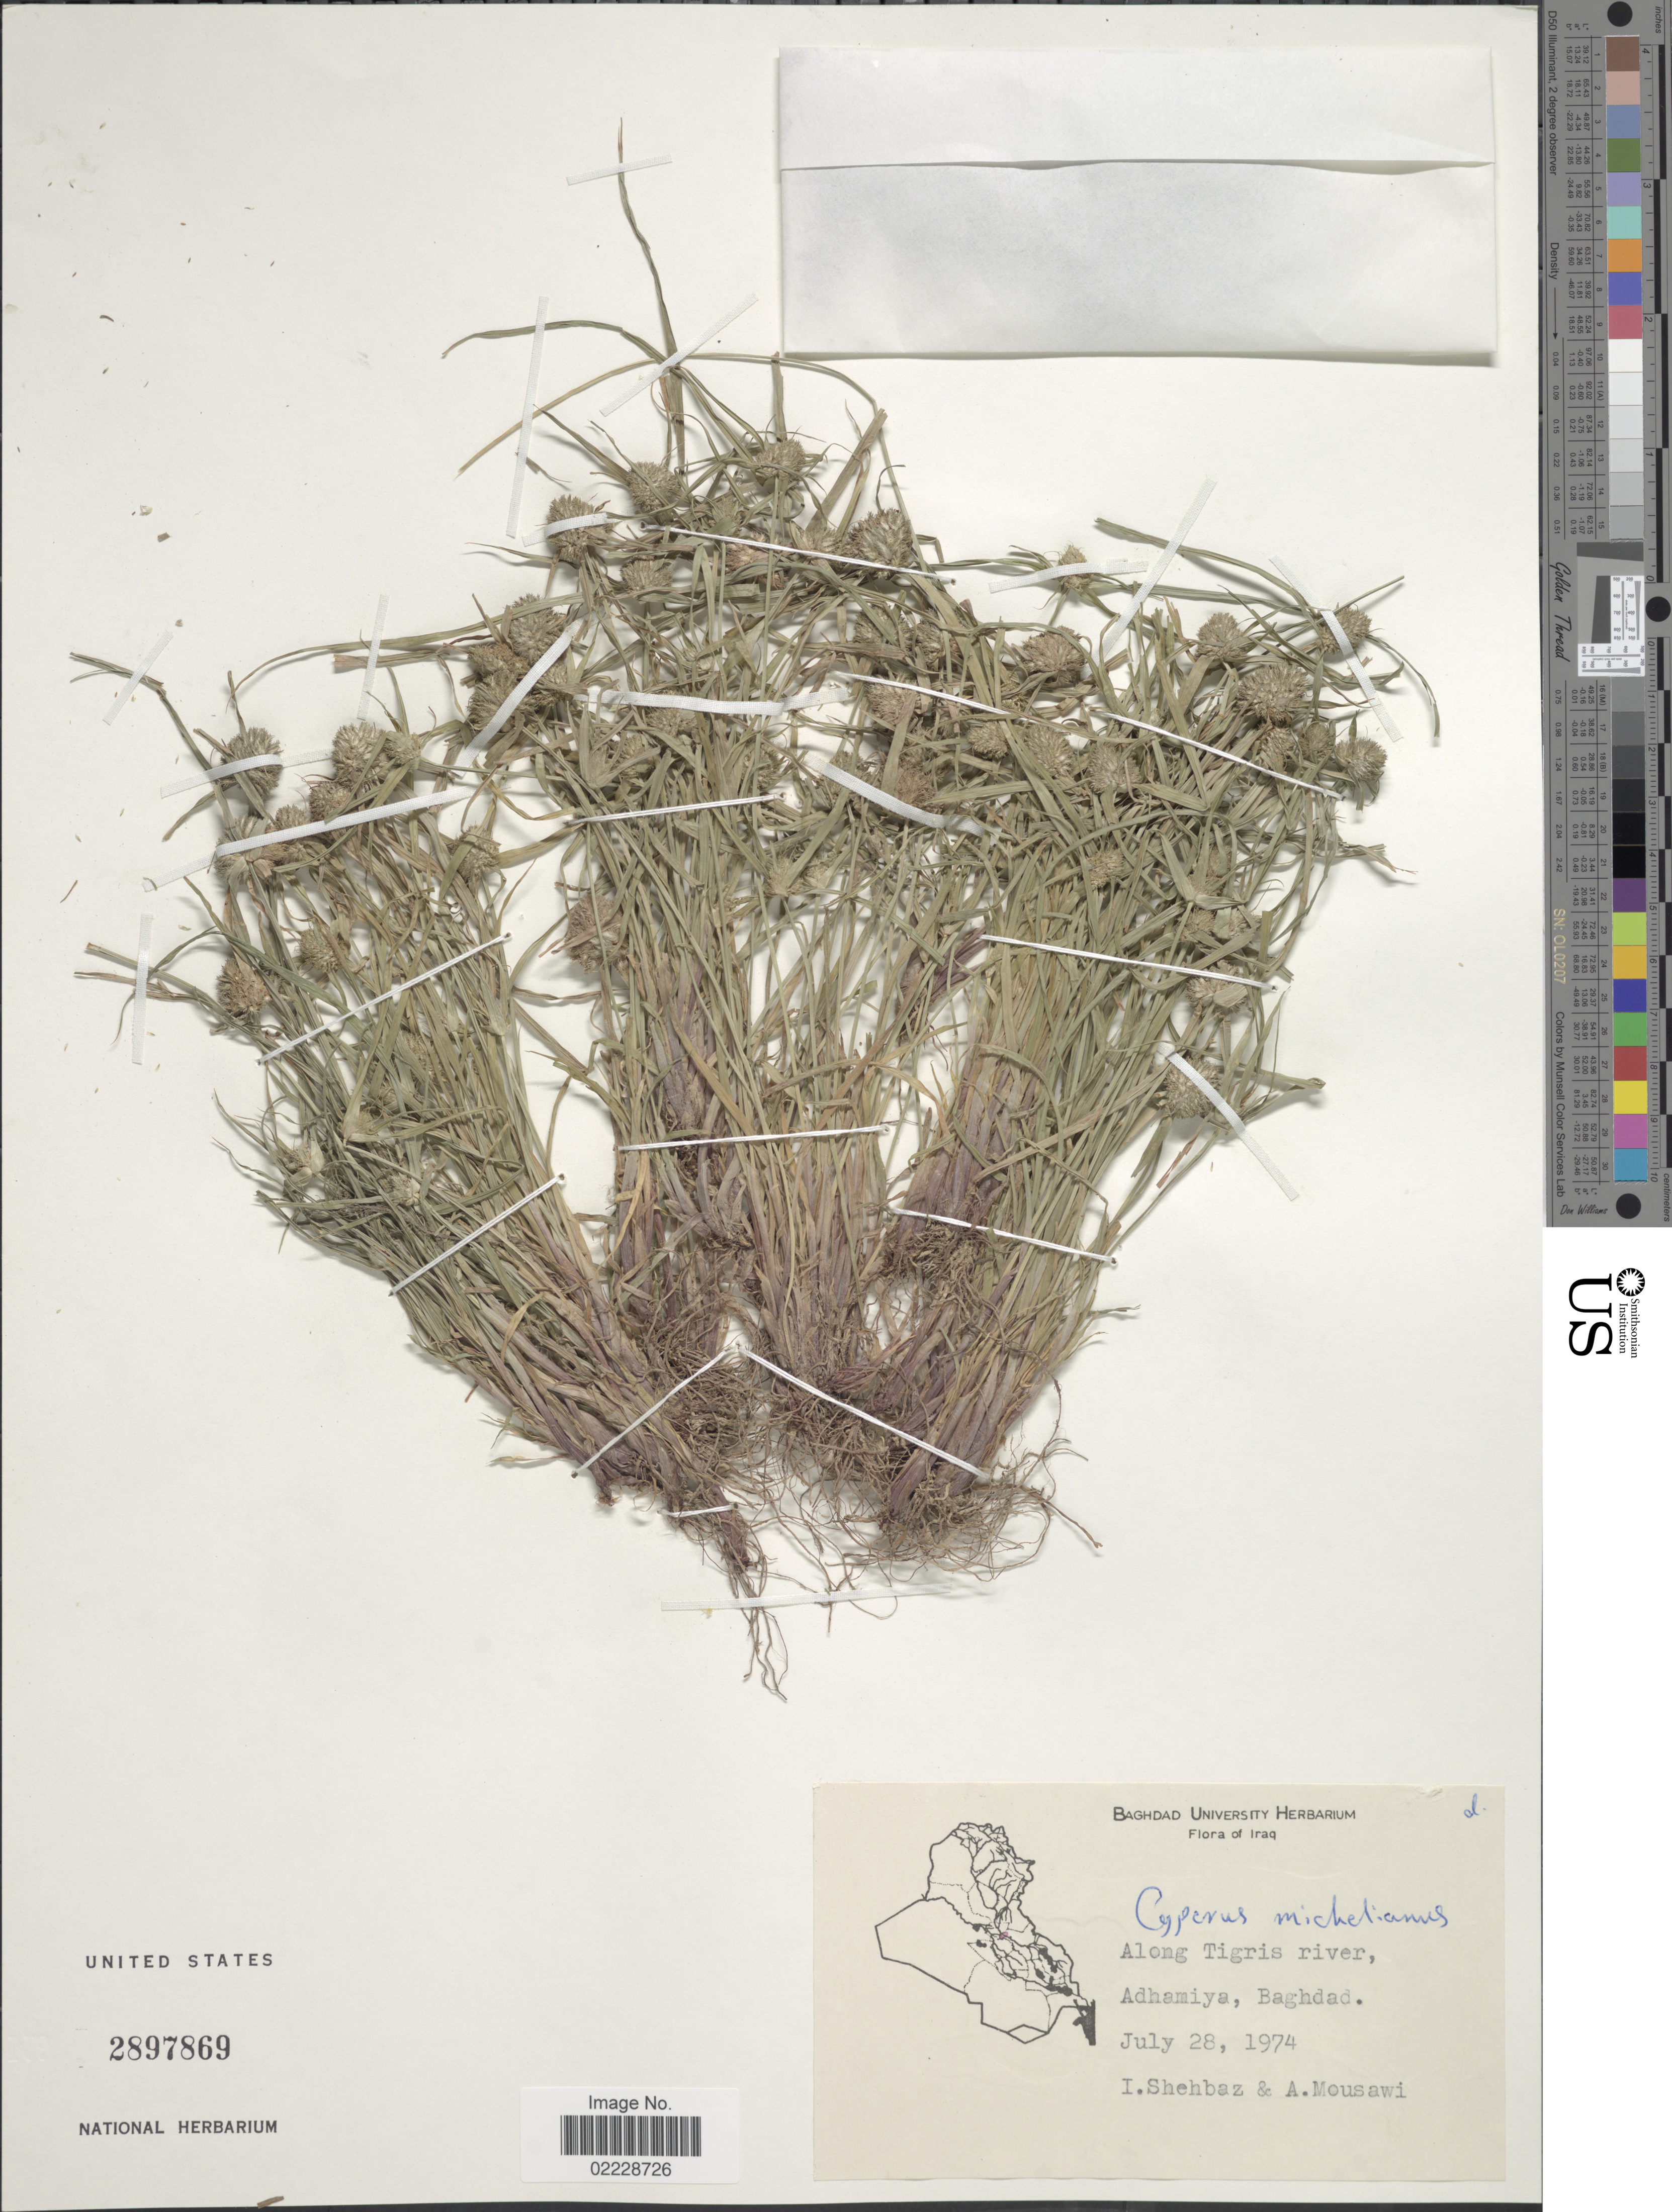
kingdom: Plantae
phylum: Tracheophyta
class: Liliopsida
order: Poales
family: Cyperaceae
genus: Cyperus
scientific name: Cyperus michelianus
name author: (L.) Delile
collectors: Shehbaz, I. & A. Mousawi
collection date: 1974-07-28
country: Iraq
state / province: Baghdad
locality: Along Tigris river, Adhamiya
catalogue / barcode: US 2897869